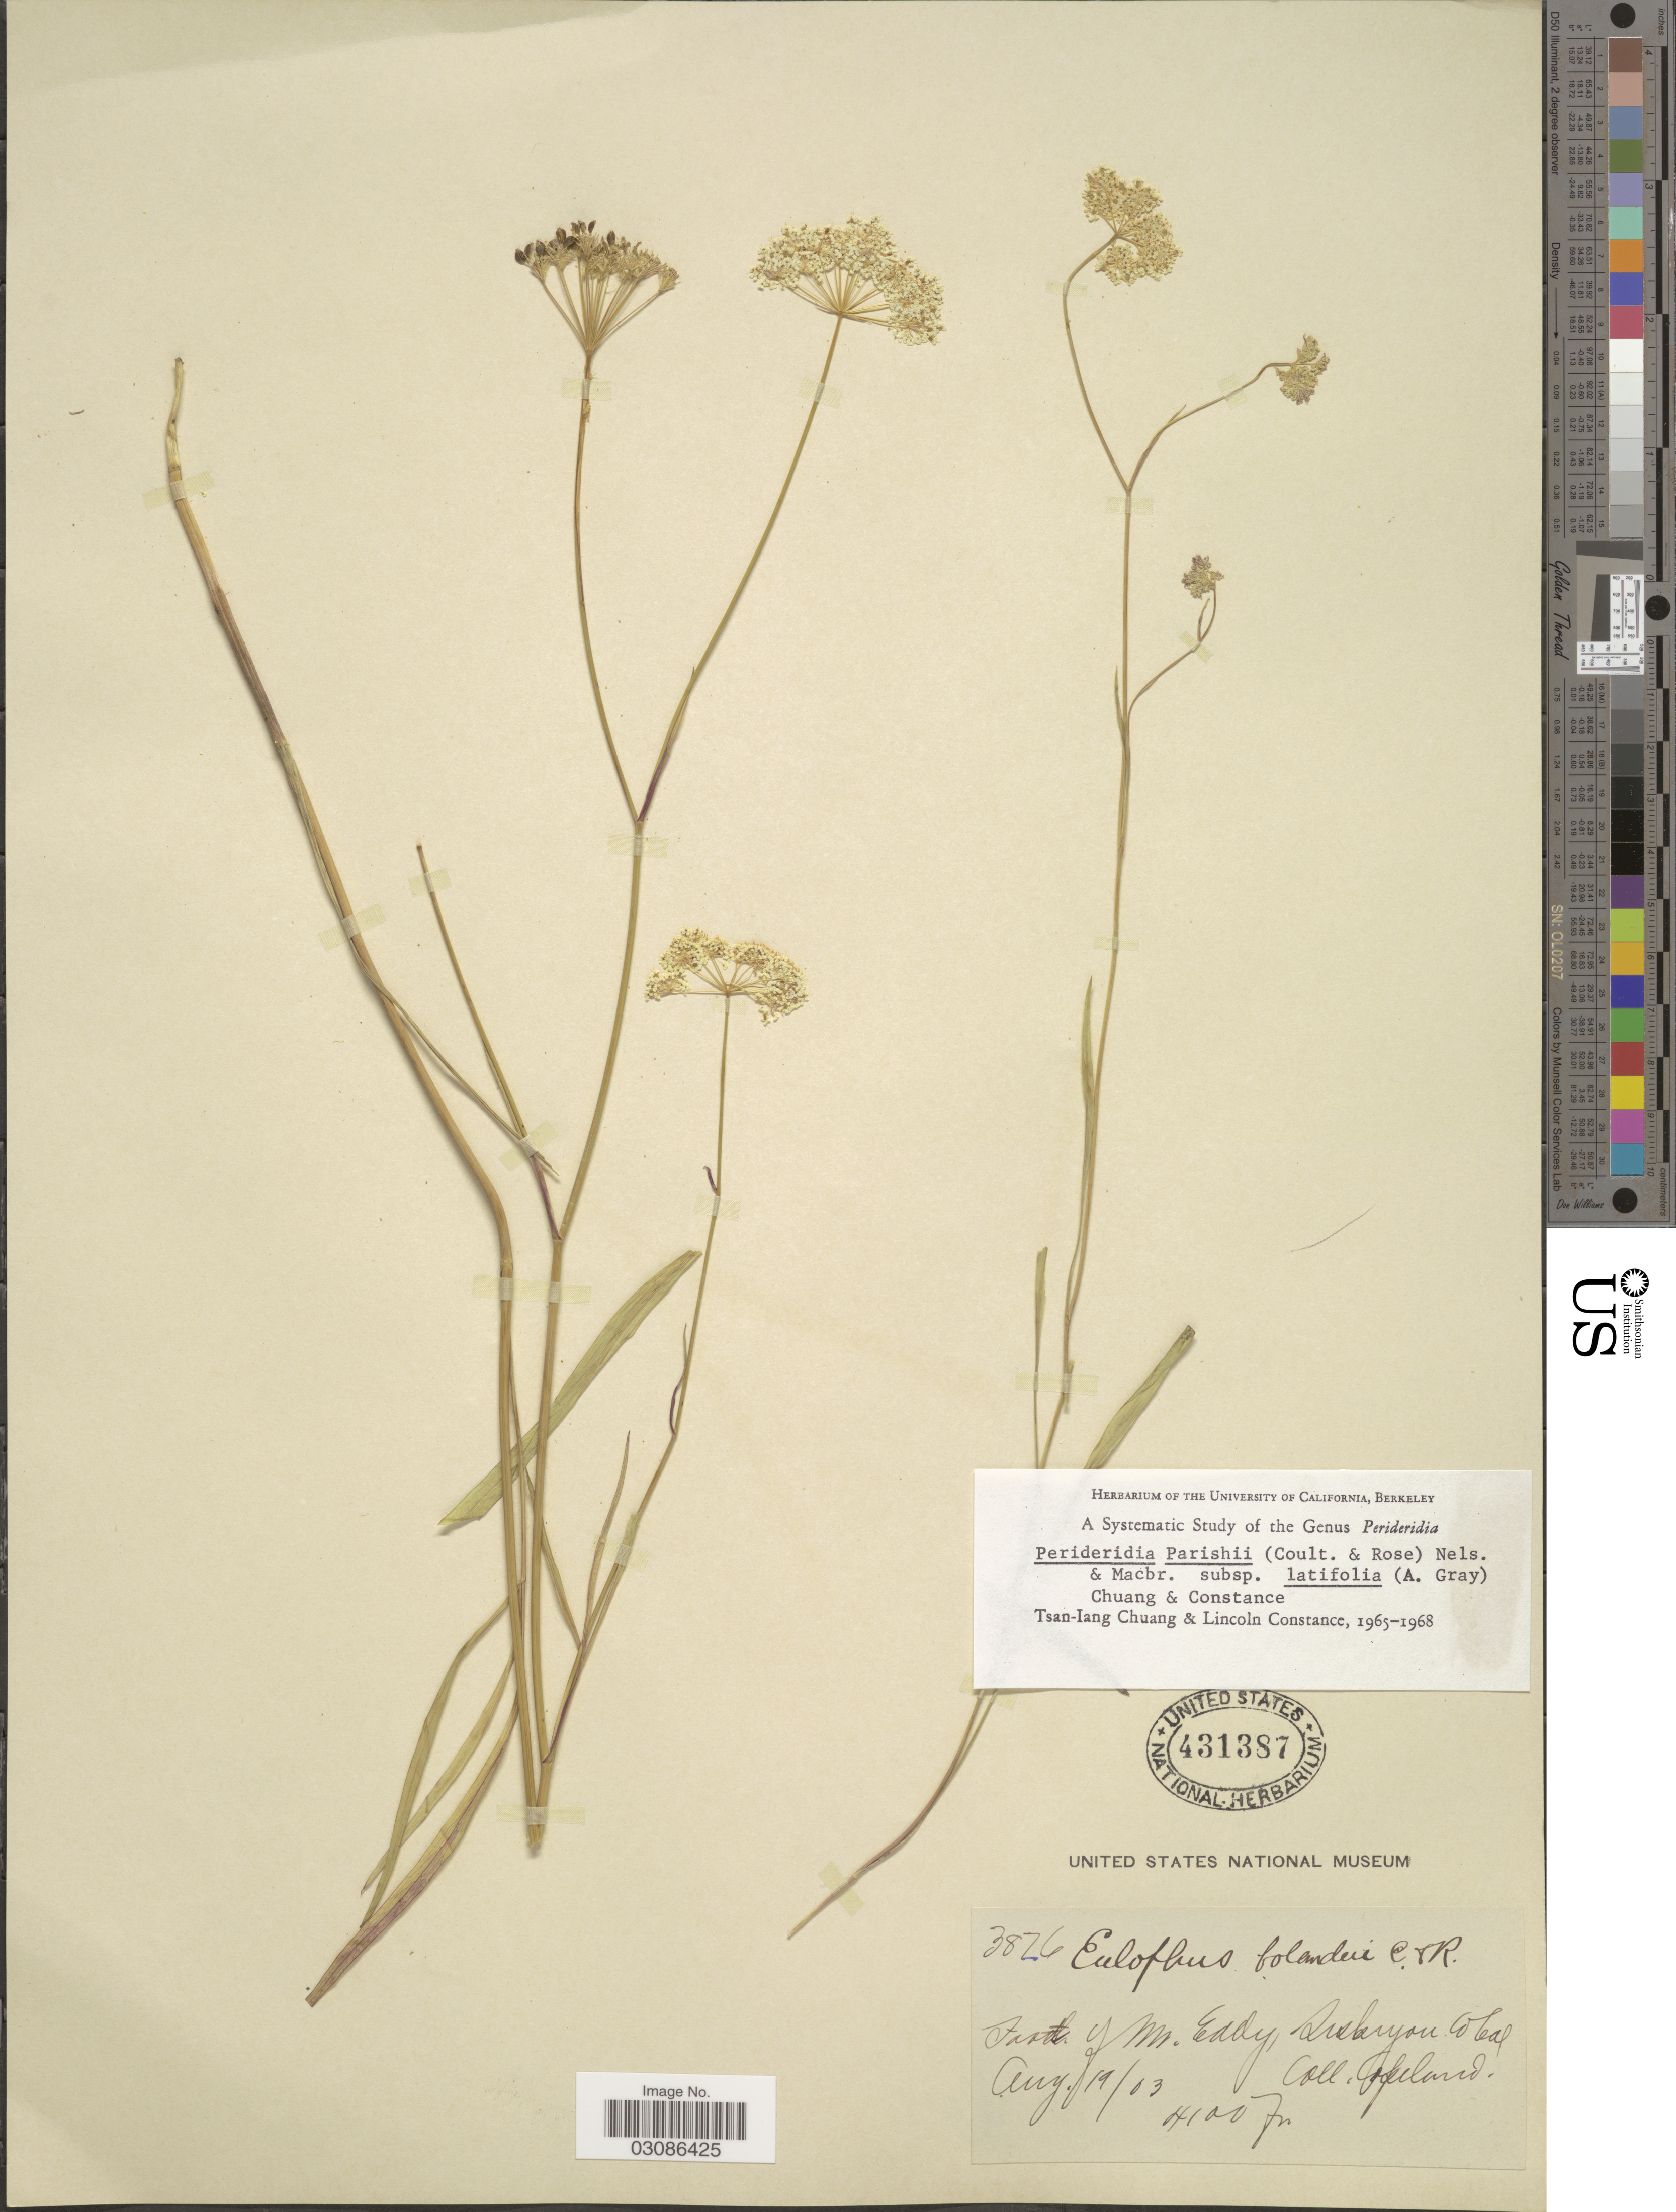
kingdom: Plantae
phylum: Tracheophyta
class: Magnoliopsida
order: Apiales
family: Apiaceae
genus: Perideridia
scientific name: Perideridia parishii subsp. latifolia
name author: A. Gray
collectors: -- Copeland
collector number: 3826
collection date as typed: Transcribed d/m/y: 19/8/3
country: United States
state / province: California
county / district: Siskiyou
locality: Foot of Mt. Eddy, Siskiyou Co.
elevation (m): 1250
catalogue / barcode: US 431387